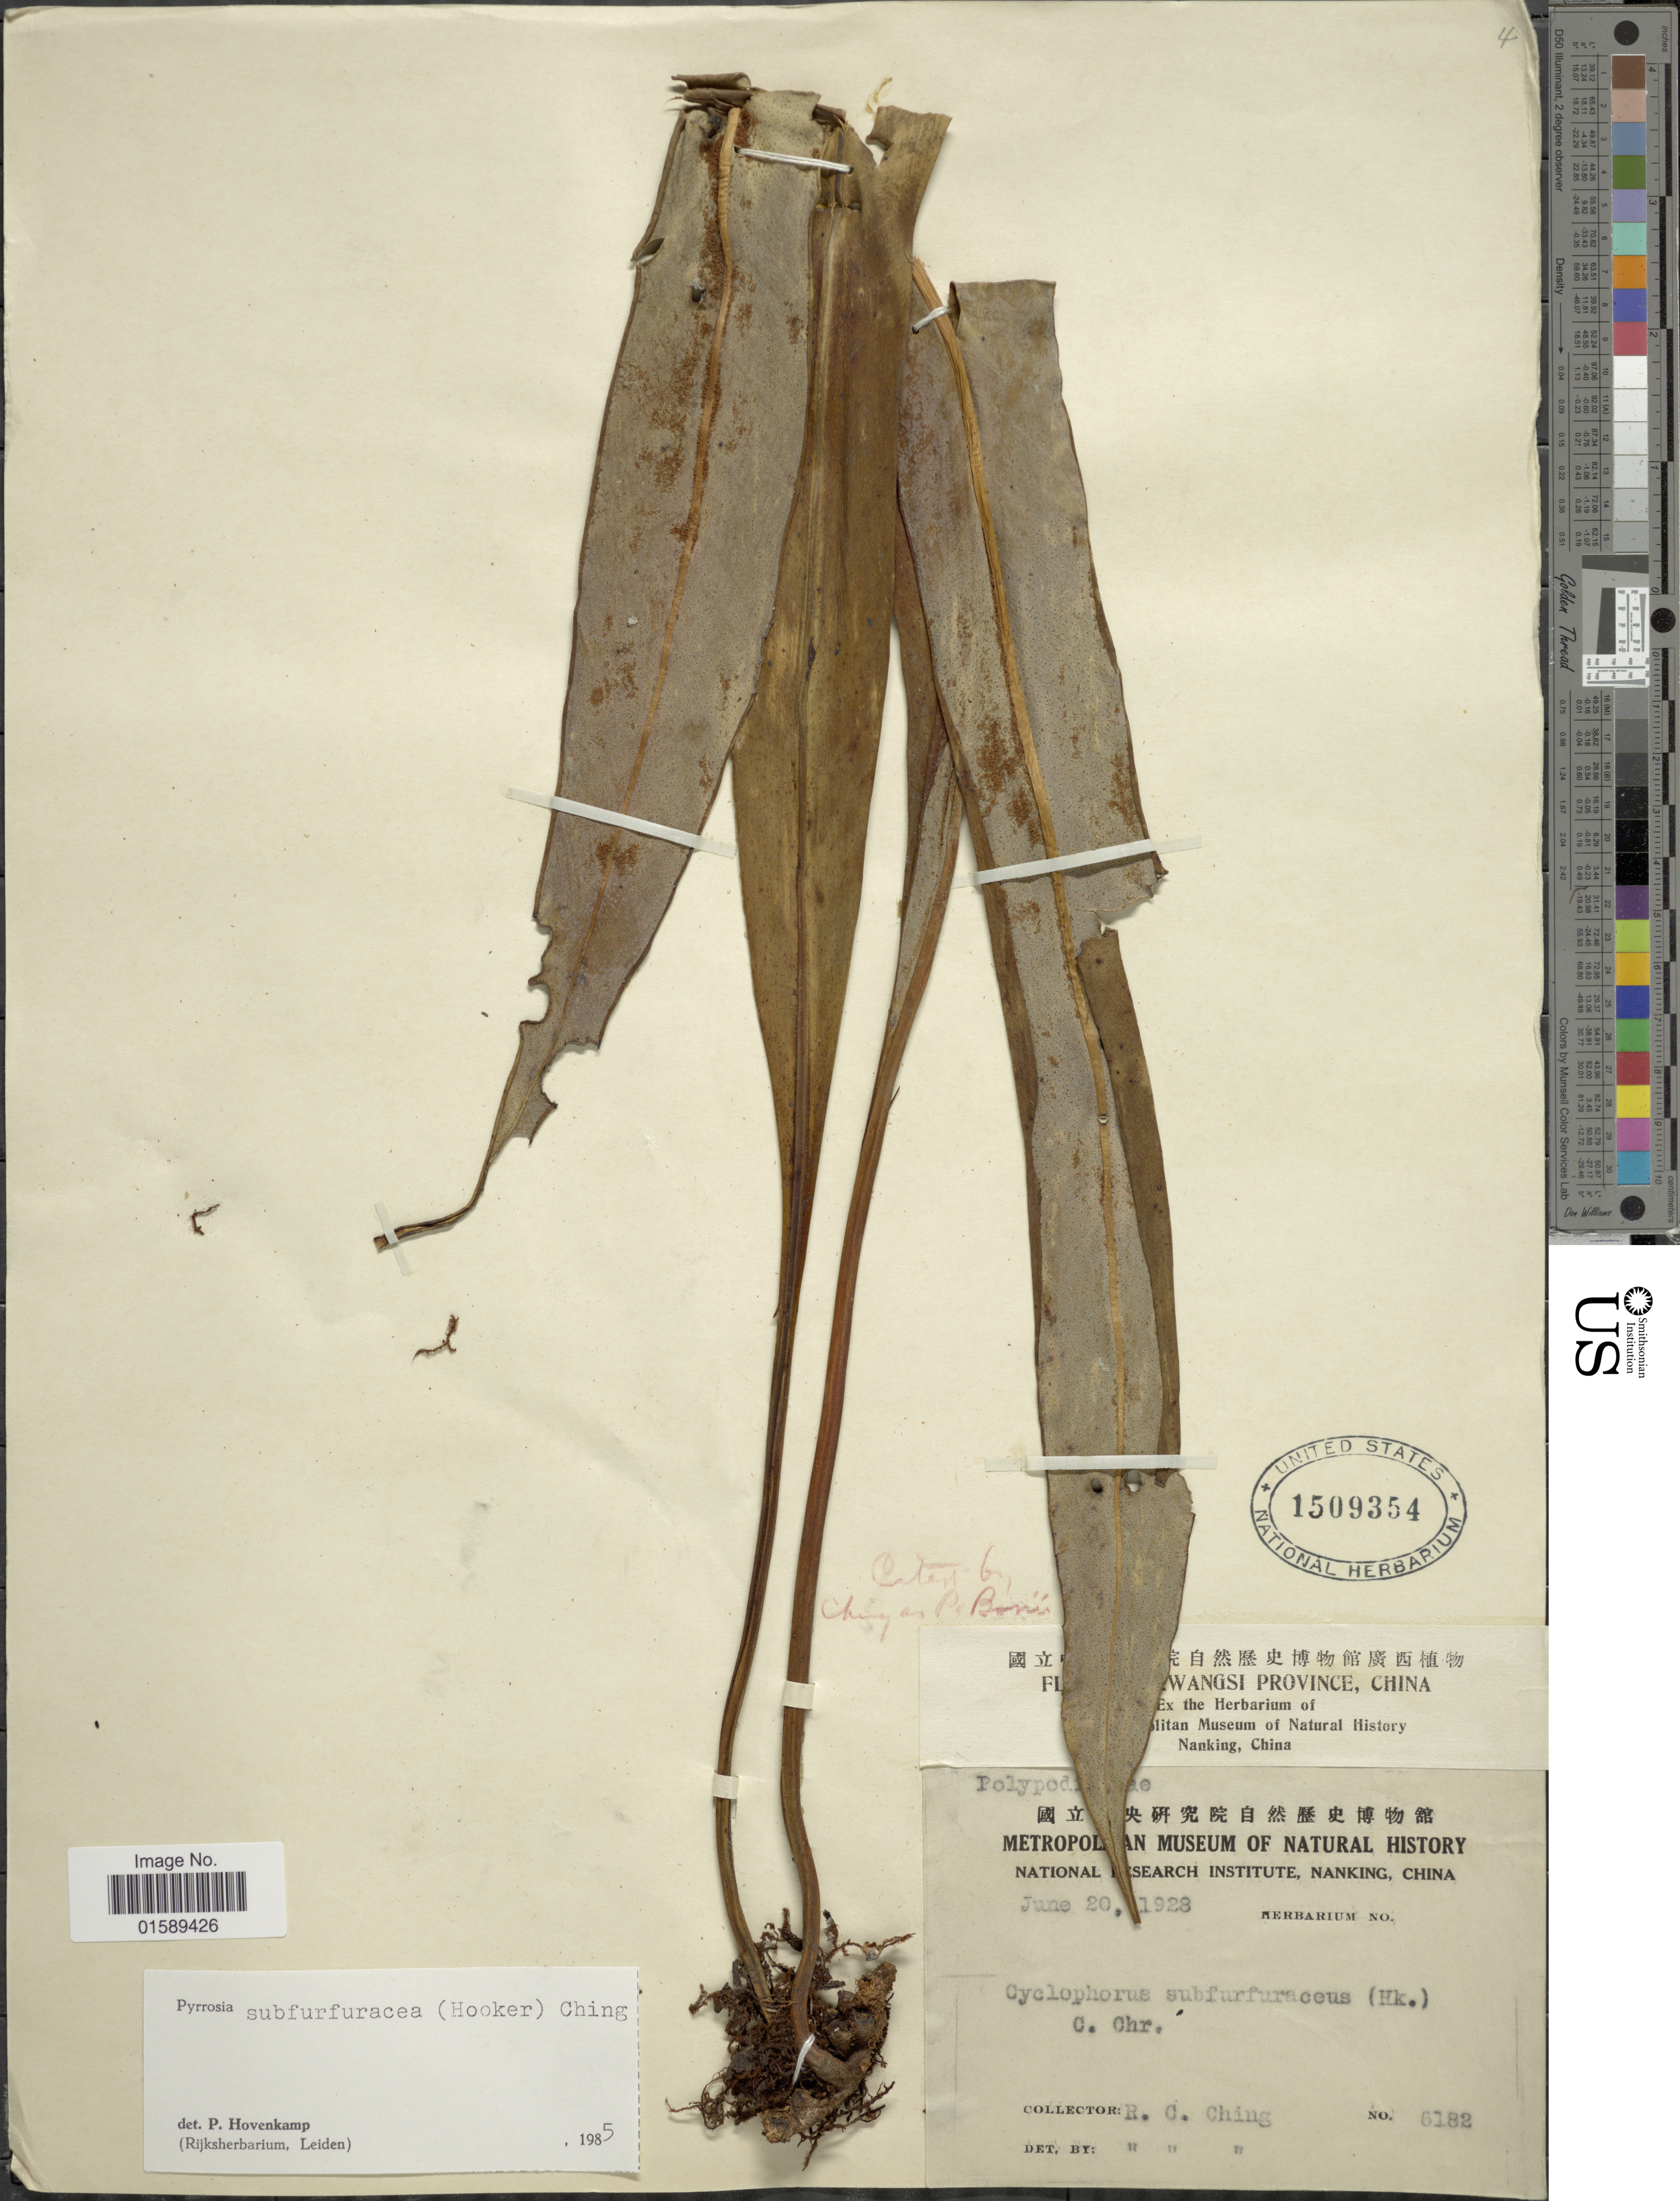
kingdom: Plantae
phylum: Tracheophyta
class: Polypodiopsida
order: Polypodiales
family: Polypodiaceae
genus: Pyrrosia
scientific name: Pyrrosia subfurfuracea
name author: (Hook.) Ching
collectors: R. C. Ching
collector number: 6182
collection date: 1928-06-20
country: China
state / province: Guangxi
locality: Kwangsi Province.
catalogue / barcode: US 1509354